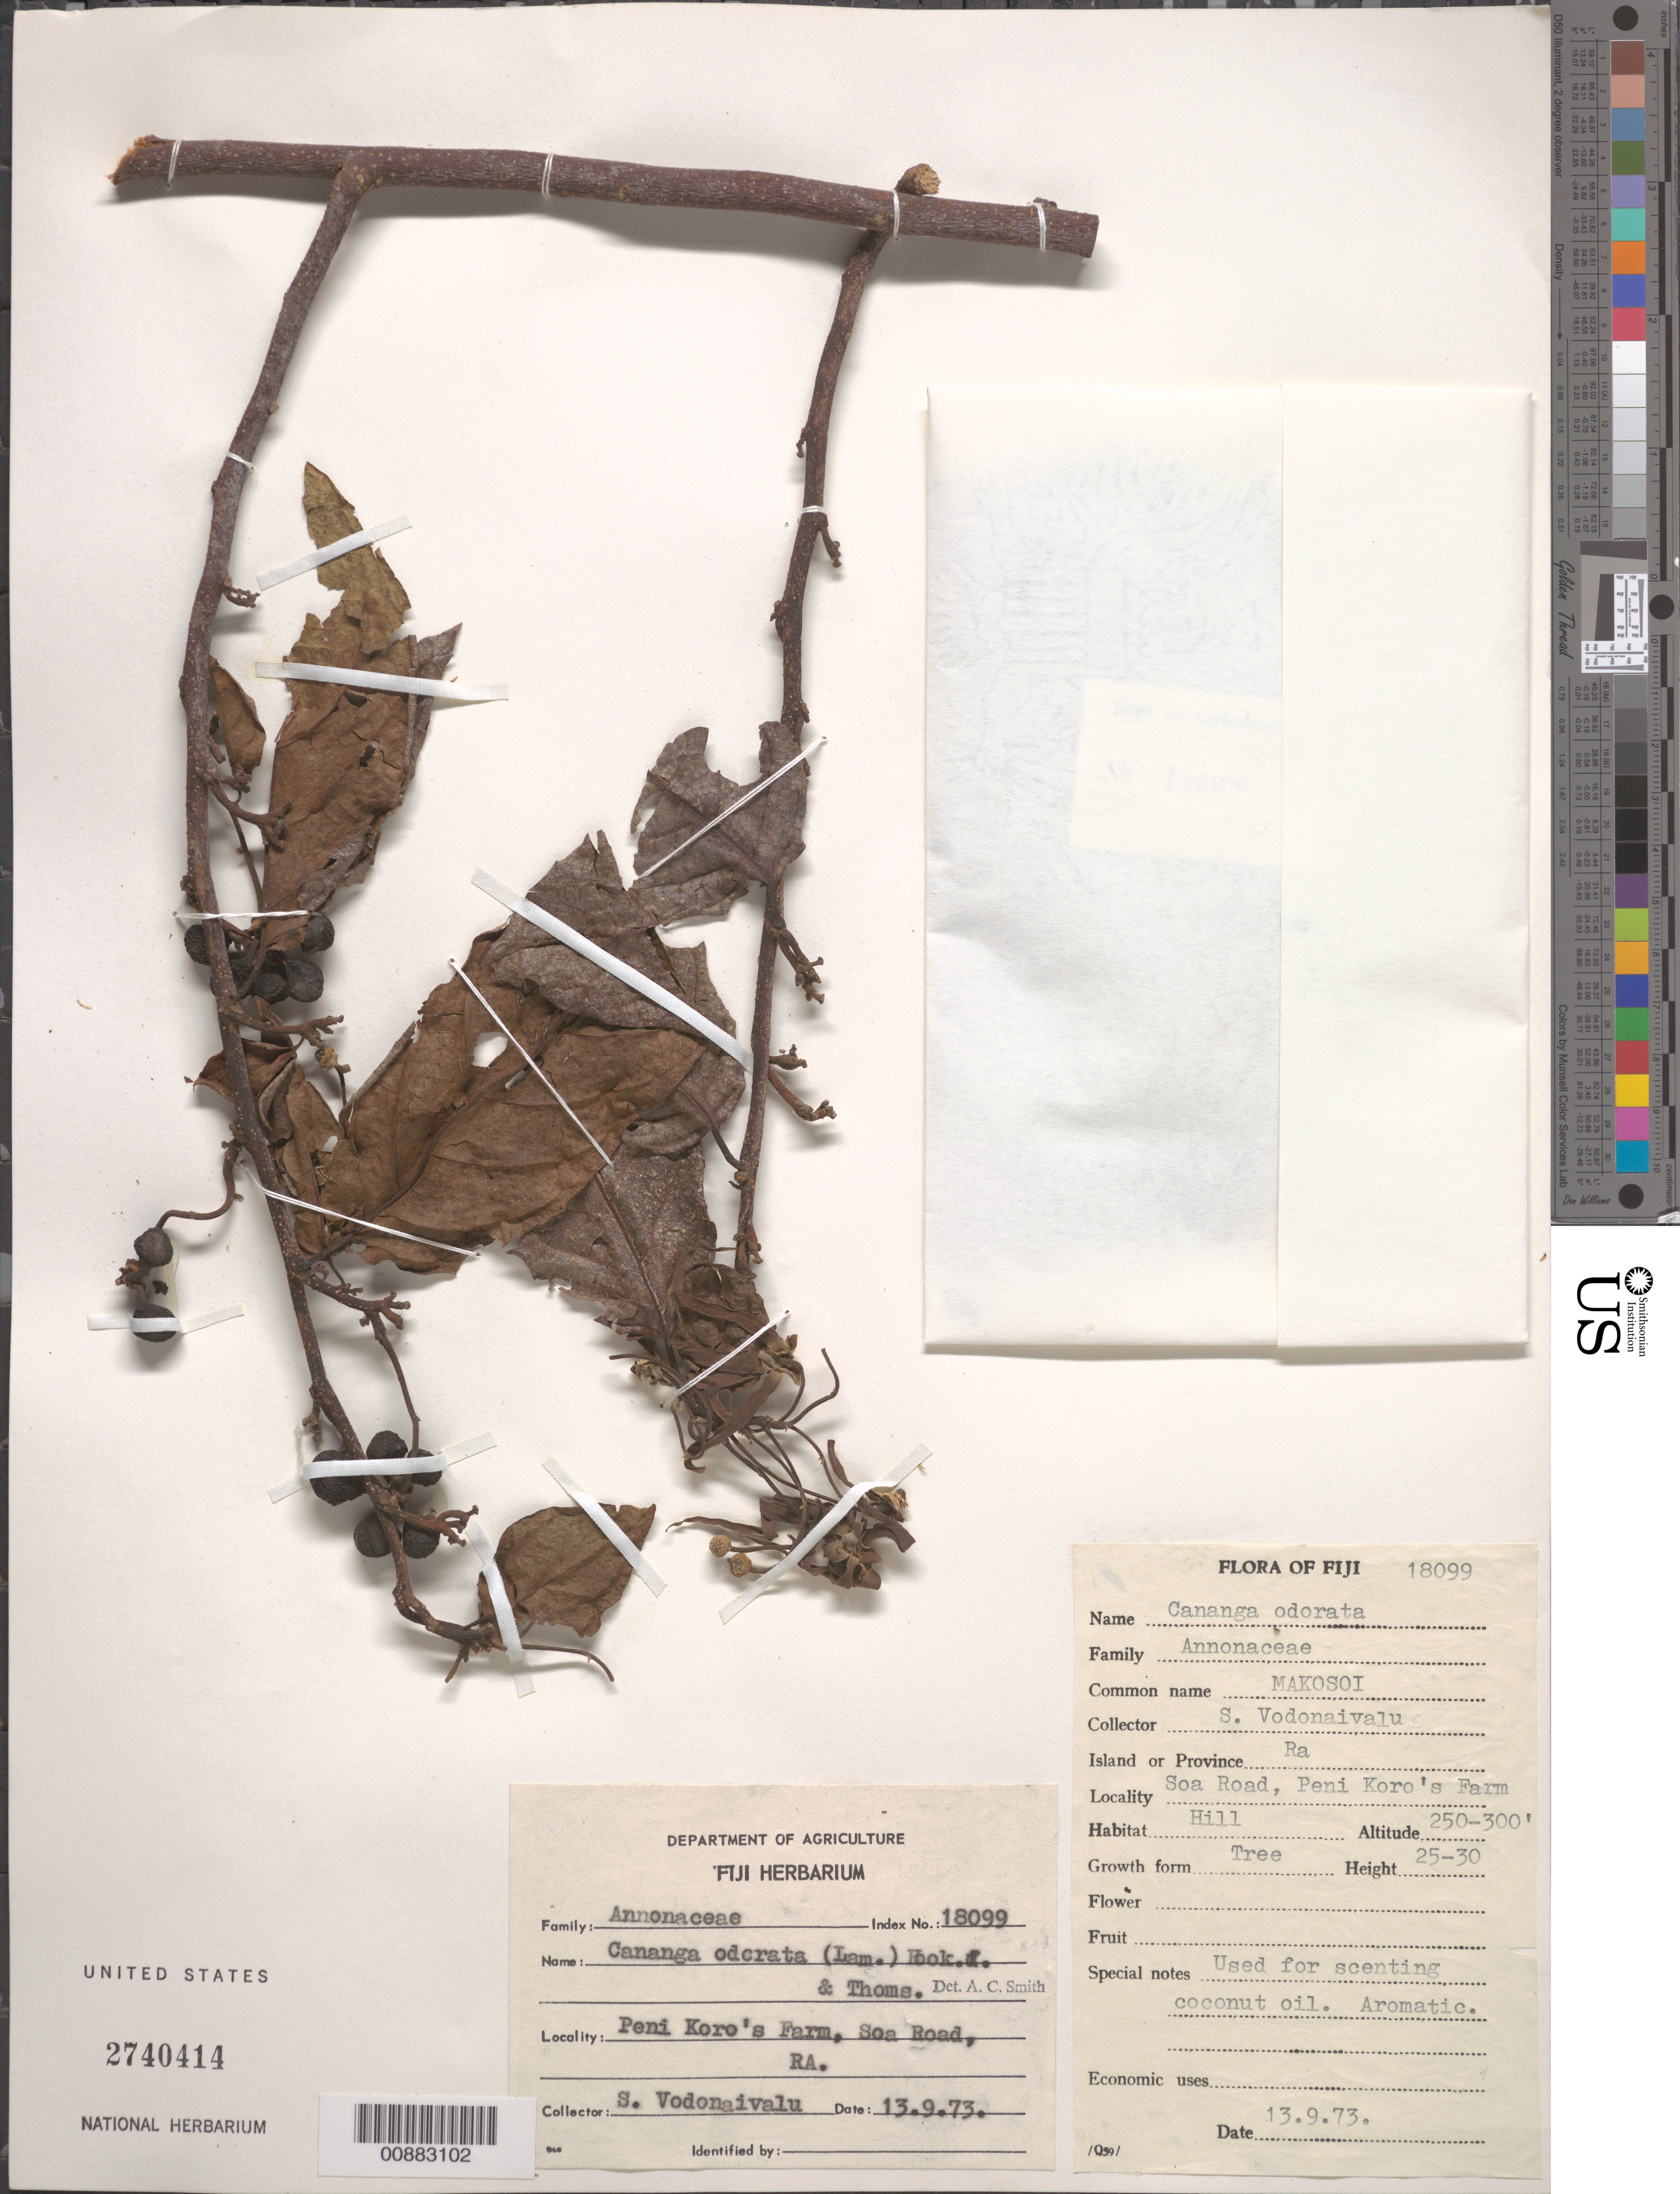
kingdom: Plantae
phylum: Tracheophyta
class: Magnoliopsida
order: Magnoliales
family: Annonaceae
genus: Cananga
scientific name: Cananga odorata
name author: (Lam.) Hook. f. & Thomson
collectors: S. Vodonaivalu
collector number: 18099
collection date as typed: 13 Sep 1973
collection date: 1973-09-13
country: Fiji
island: Viti Levu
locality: in Viti Levu group, in Vatu-i-Ra, Peni Koro's Farm, Soa Road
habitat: hill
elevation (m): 76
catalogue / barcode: US 2740414